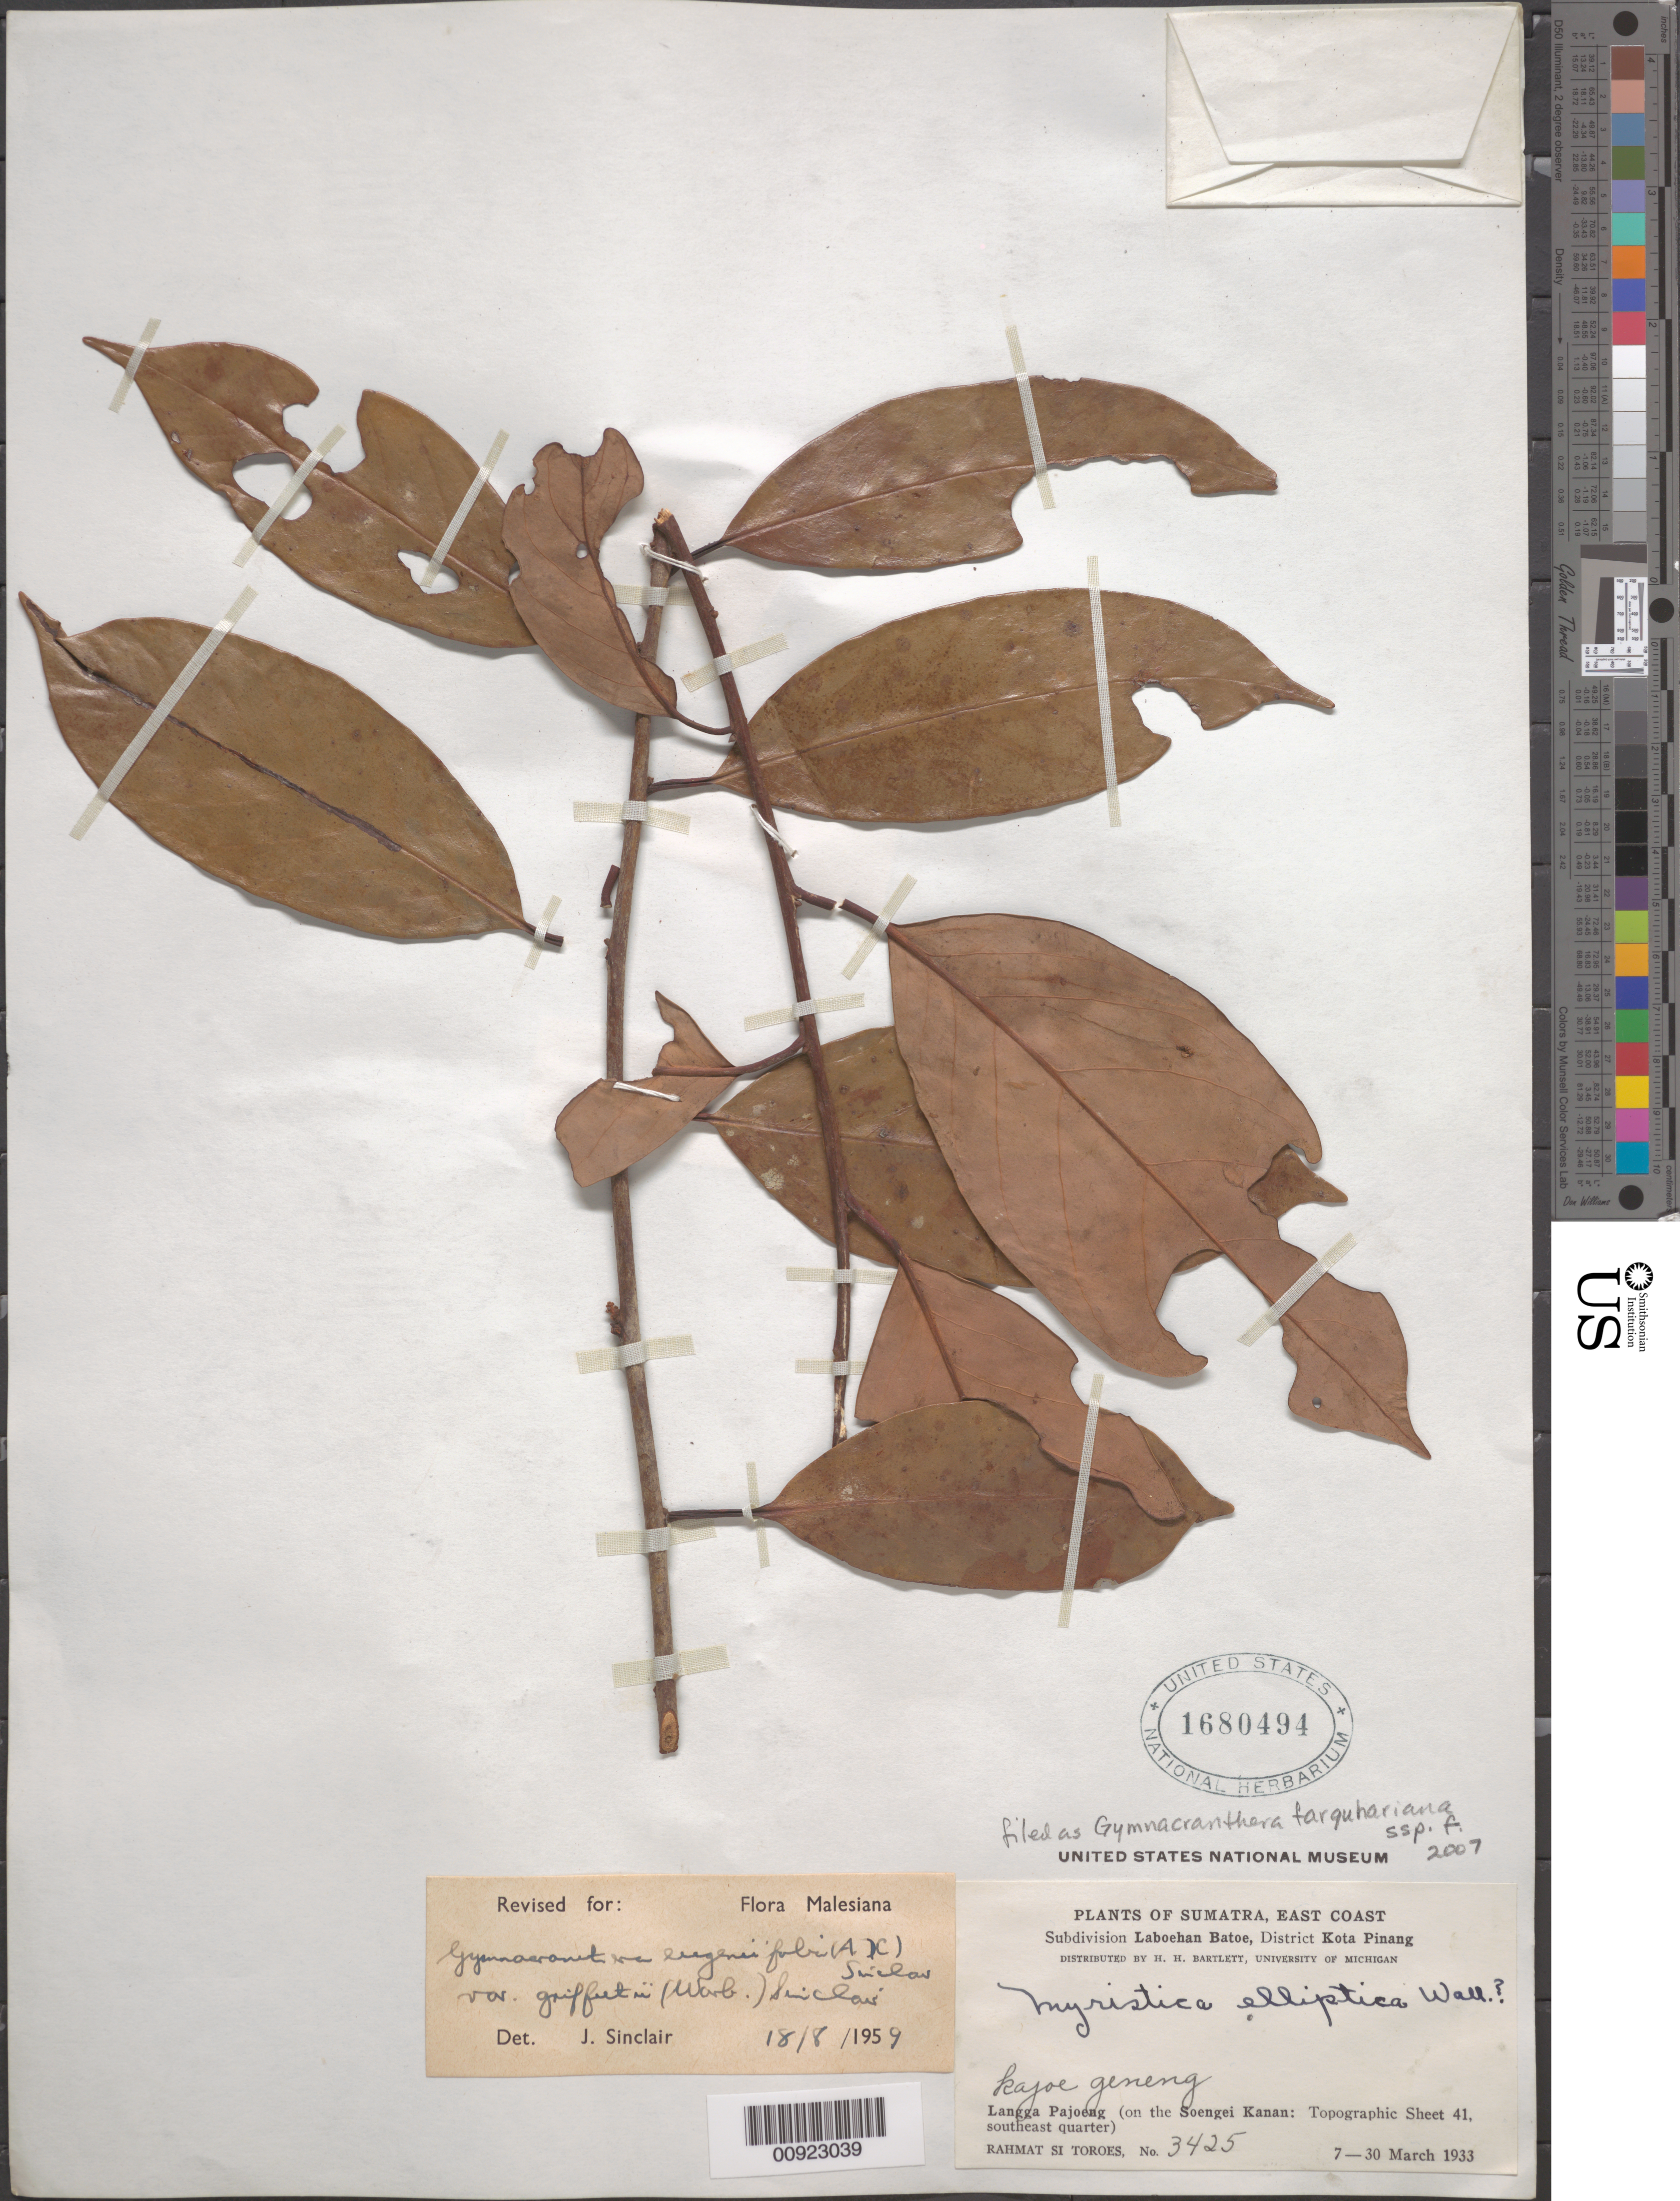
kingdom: Plantae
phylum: Tracheophyta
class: Magnoliopsida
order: Magnoliales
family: Myristicaceae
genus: Gymnacranthera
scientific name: Gymnacranthera farquhariana subsp. farquhariana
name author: (Wall. ex Hook. f. & Thomson) Warb.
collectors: Rahmat Si Boeea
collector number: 3425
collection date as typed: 07 Mar 1933 to 30 Mar 1933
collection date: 1933-03-07/1933-03-30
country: Indonesia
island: Sumatra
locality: East coast; District Kota Pinang, Subdivision Laboehan Batoe; Langga Pajoen (on the Soengei Kanan)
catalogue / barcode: US 1680494